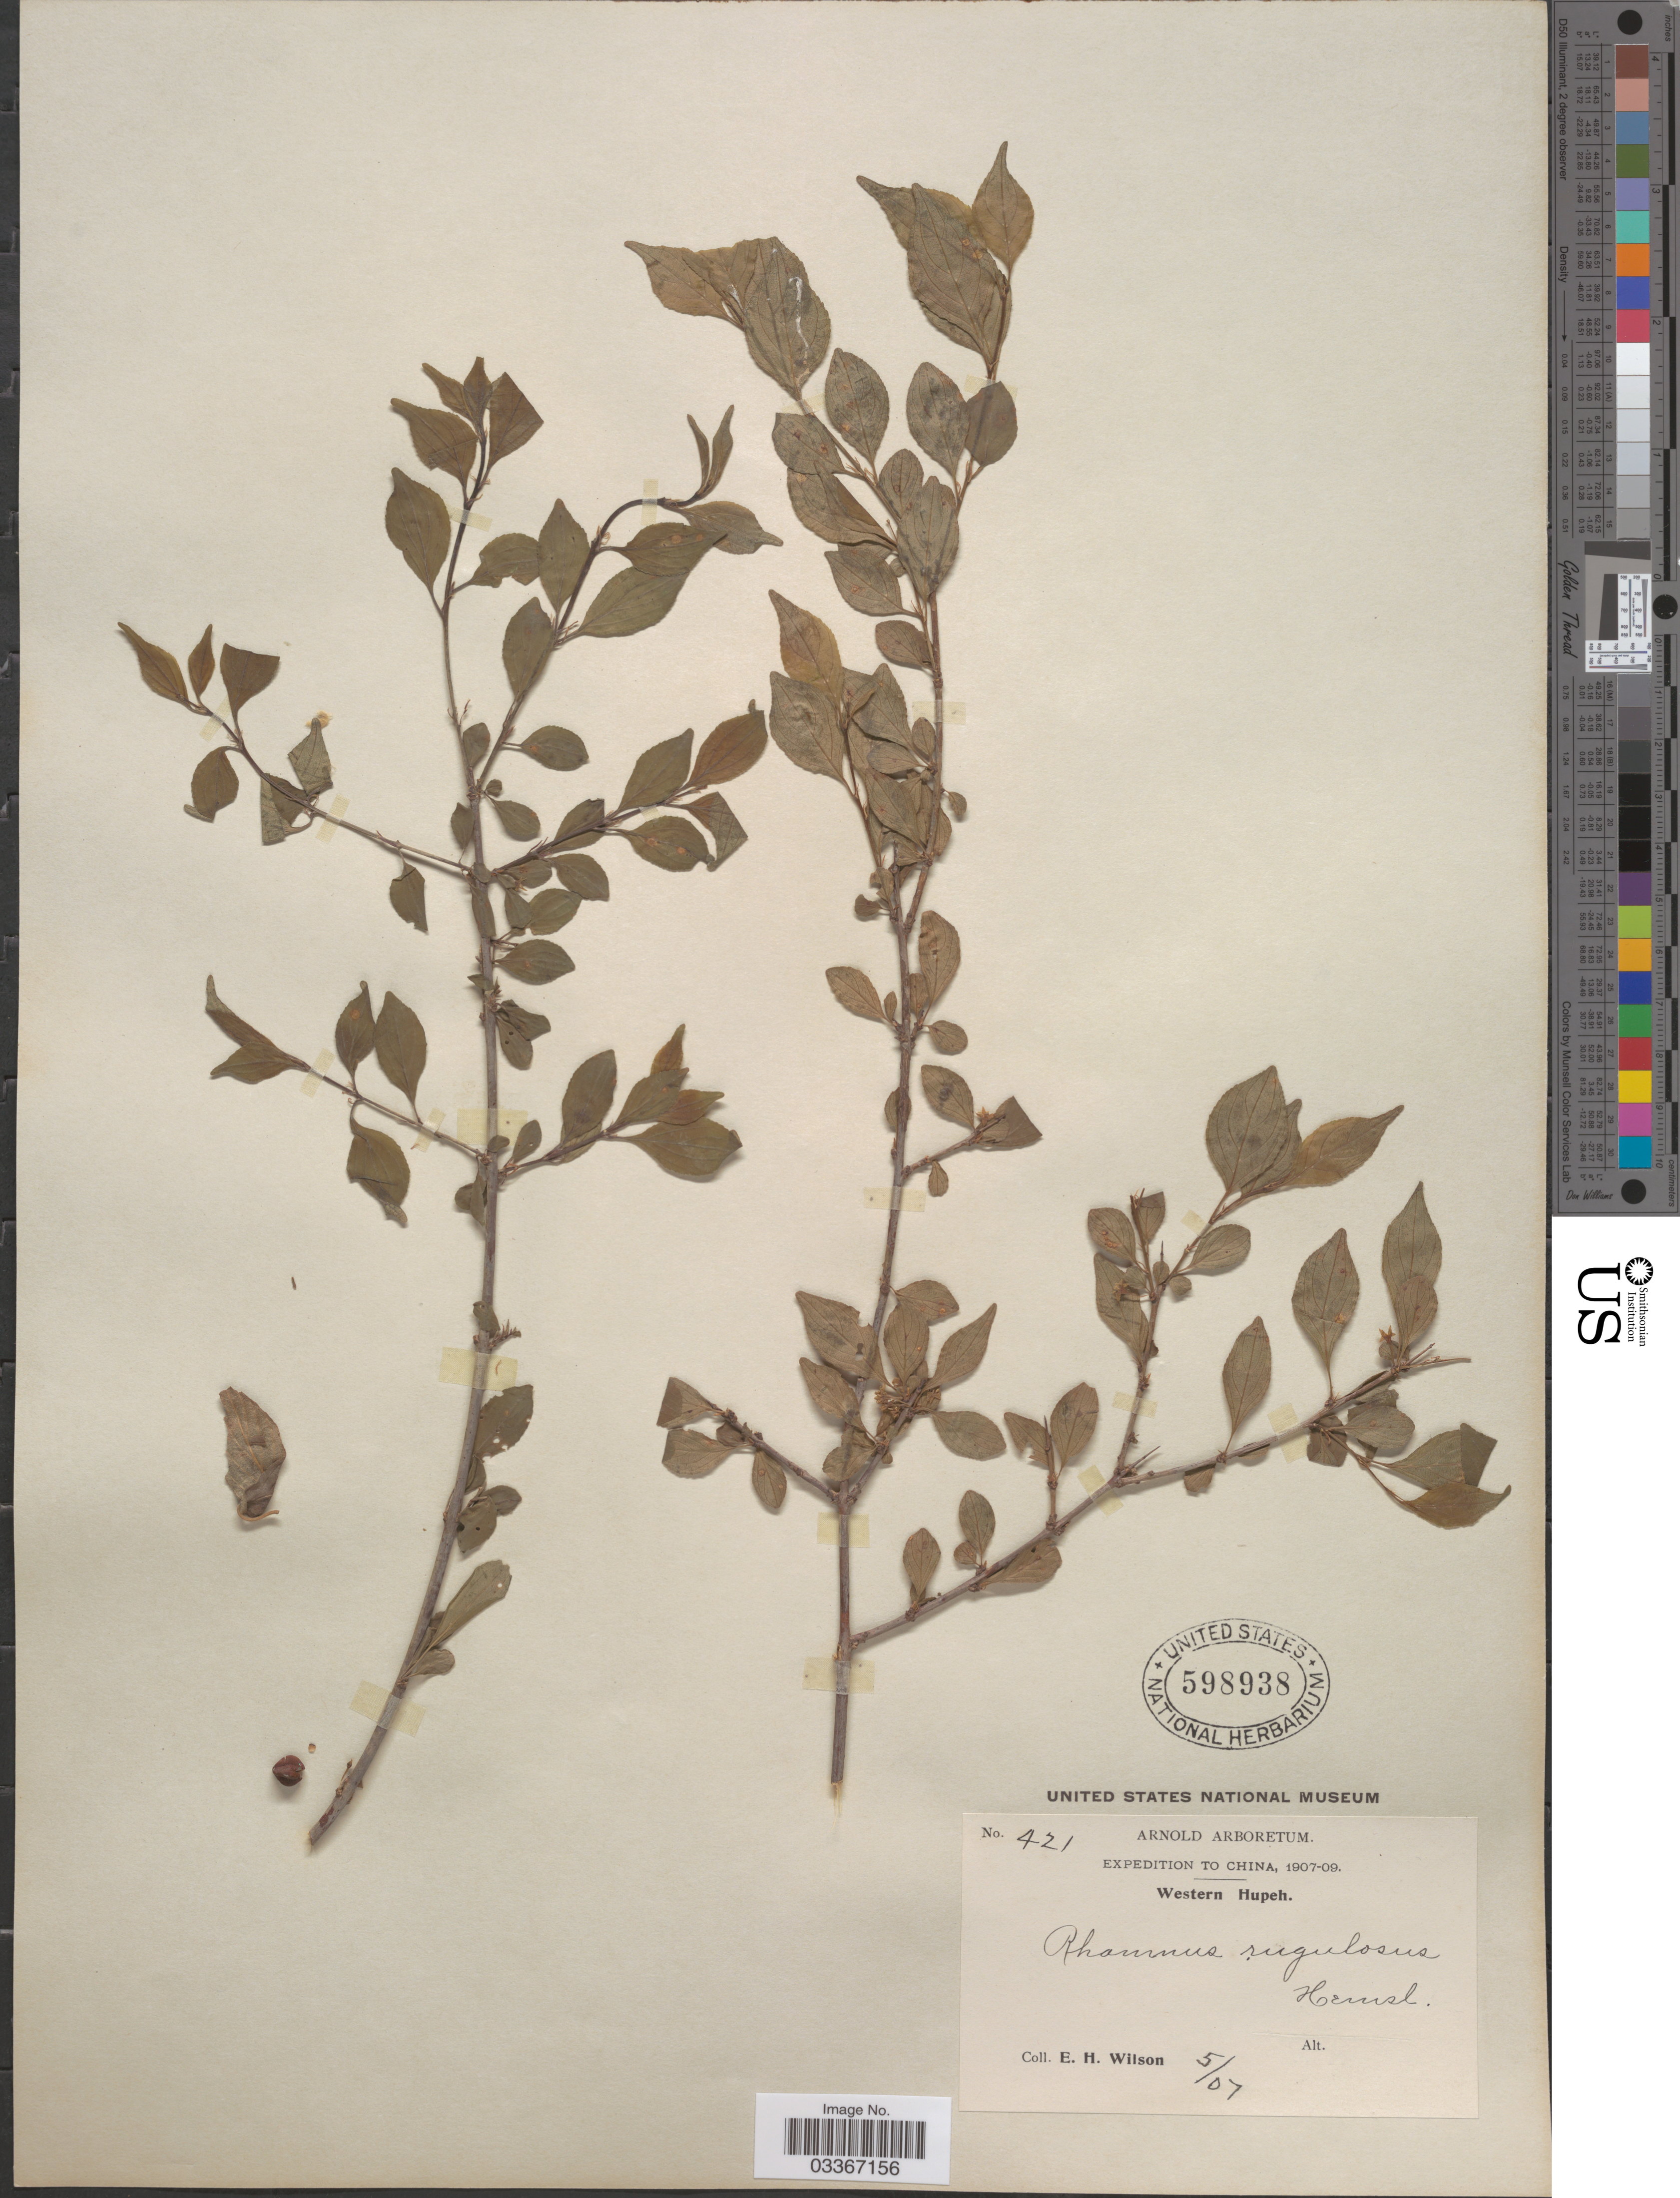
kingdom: Plantae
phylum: Tracheophyta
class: Magnoliopsida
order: Rosales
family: Rhamnaceae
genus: Rhamnus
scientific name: Rhamnus rugulosa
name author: Hemsl.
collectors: E. Wilson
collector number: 421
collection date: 1907-05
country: China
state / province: Hubei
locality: Western Hupeh.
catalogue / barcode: US 598938